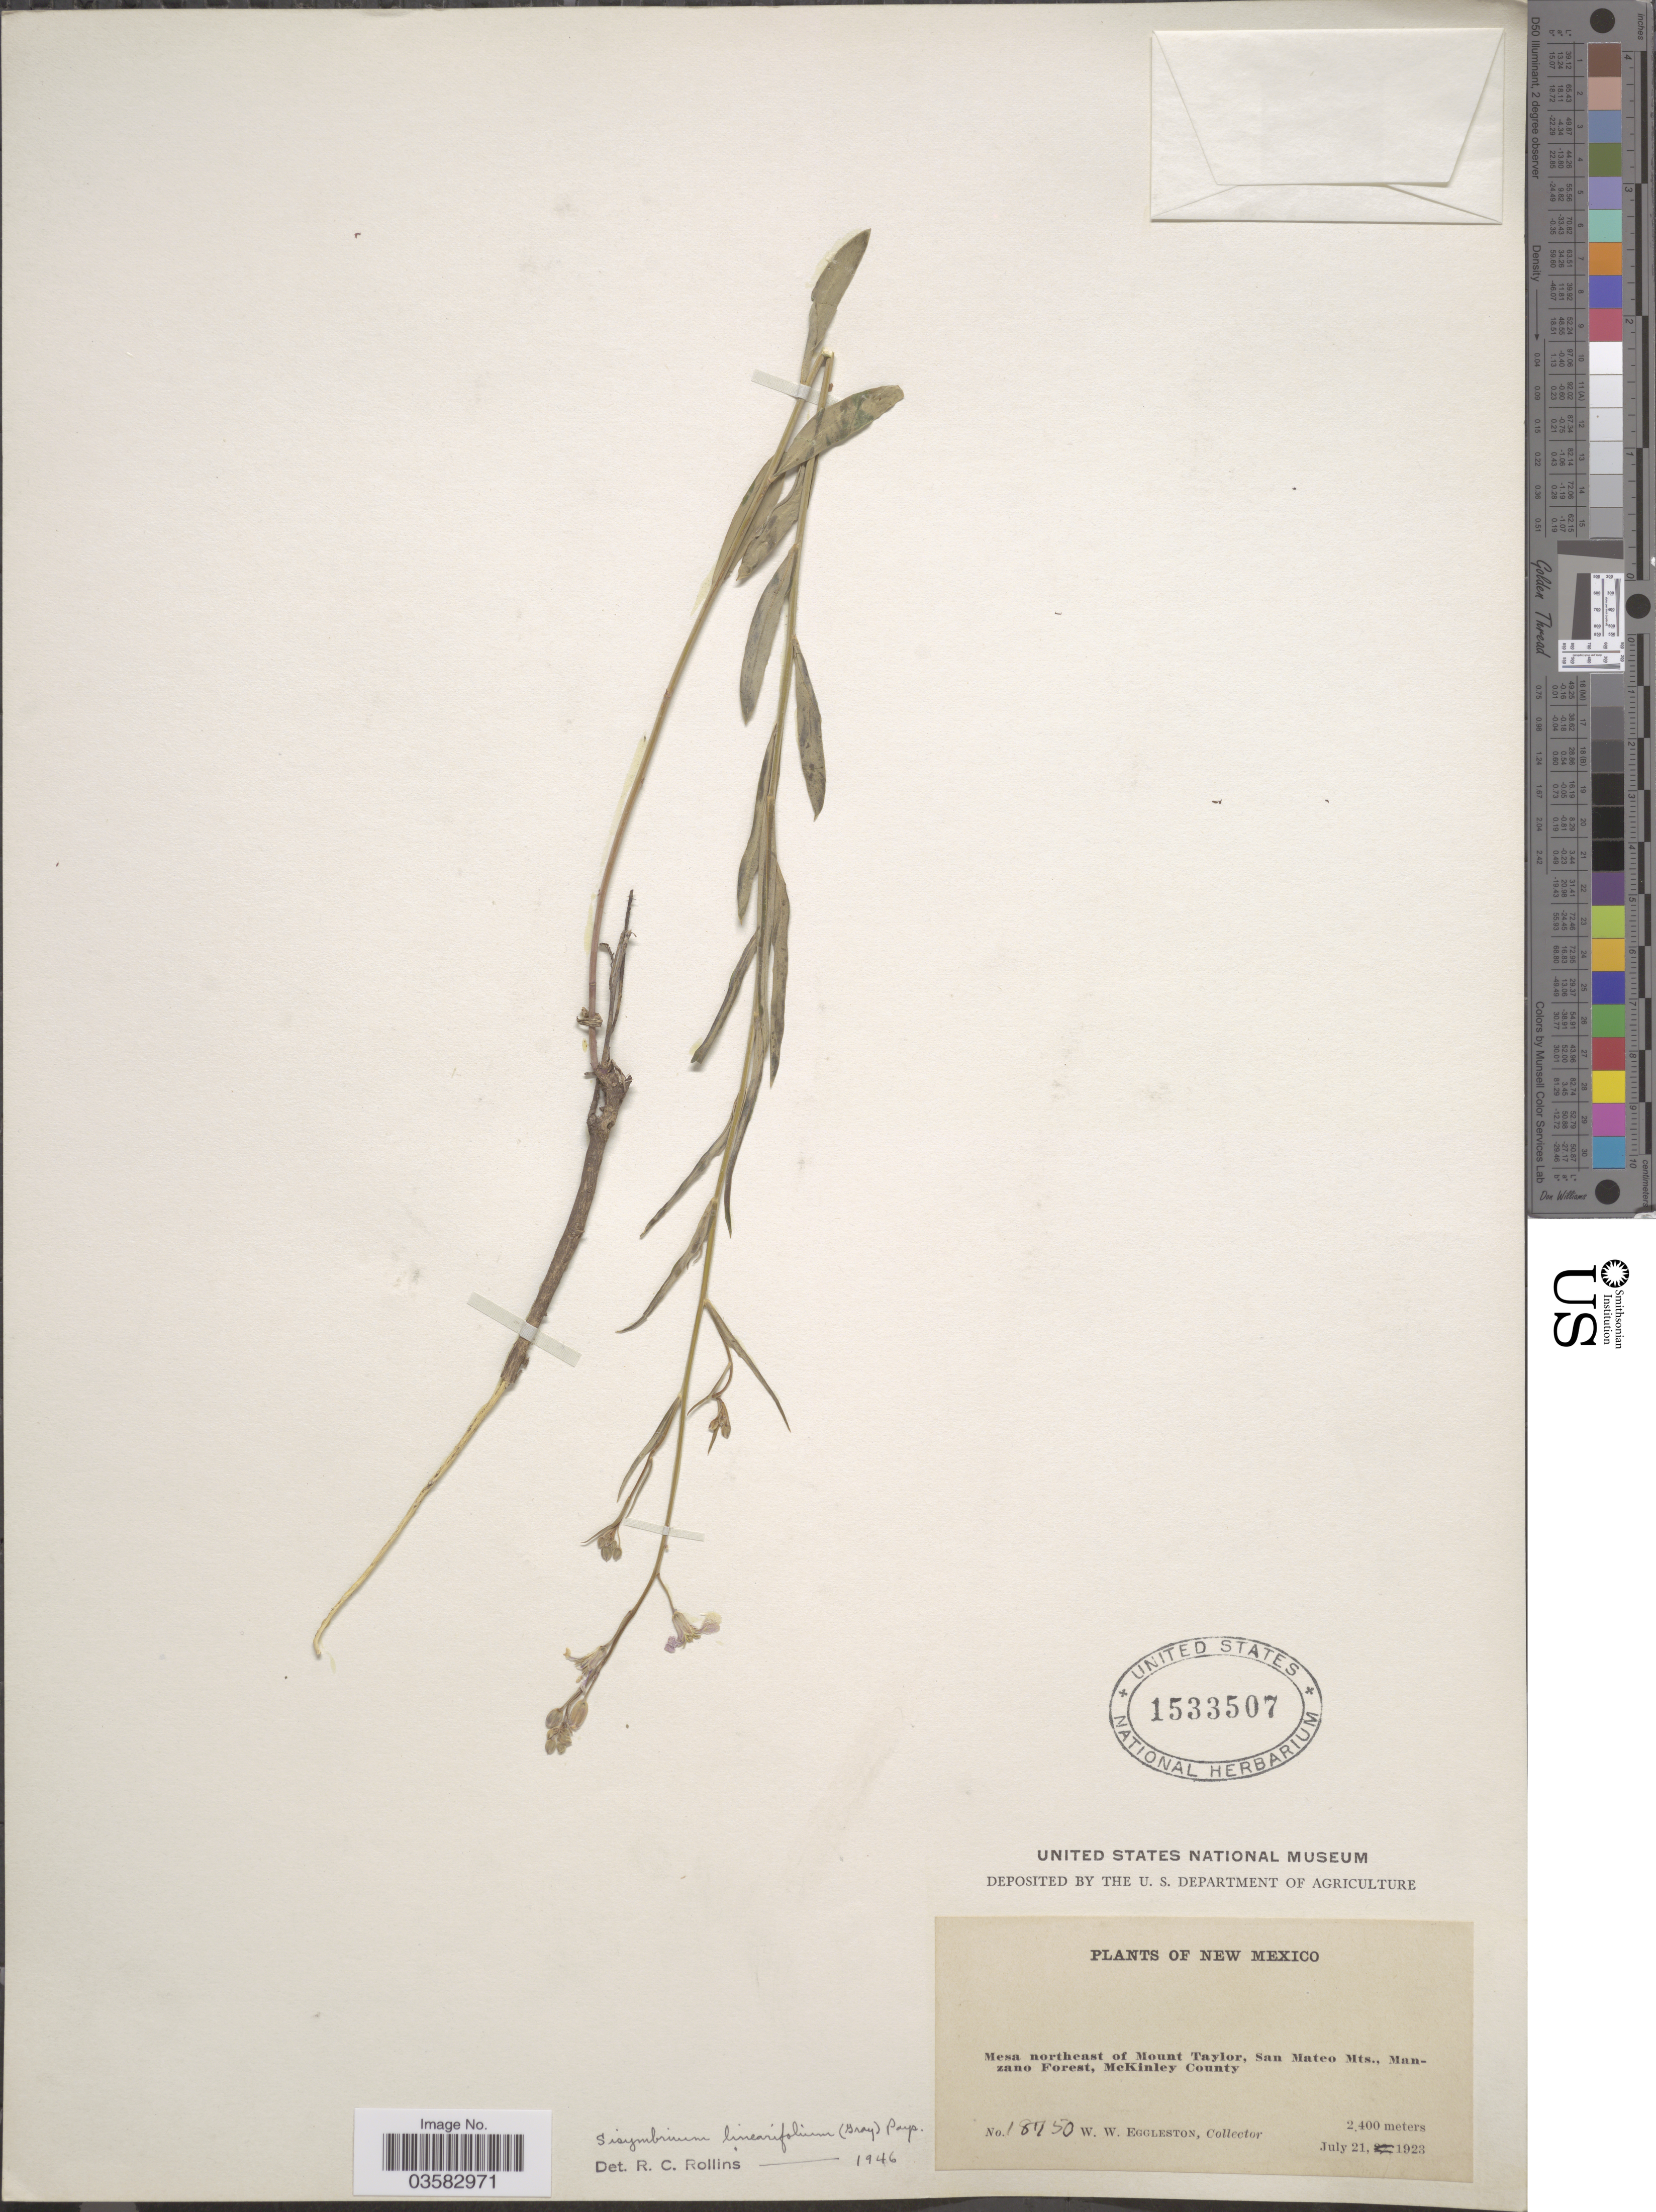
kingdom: Plantae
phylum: Tracheophyta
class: Magnoliopsida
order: Brassicales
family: Brassicaceae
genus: Sisymbrium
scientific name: Sisymbrium linearifolium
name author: (A. Gray) Payson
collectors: W. W. Eggleston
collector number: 18750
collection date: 1923-07-21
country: United States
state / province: New Mexico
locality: Mesa noortheast of Mount Taylor, San Mateo Mts., Manzano Forest, McKinley County.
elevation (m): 2400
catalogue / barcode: US 1533507